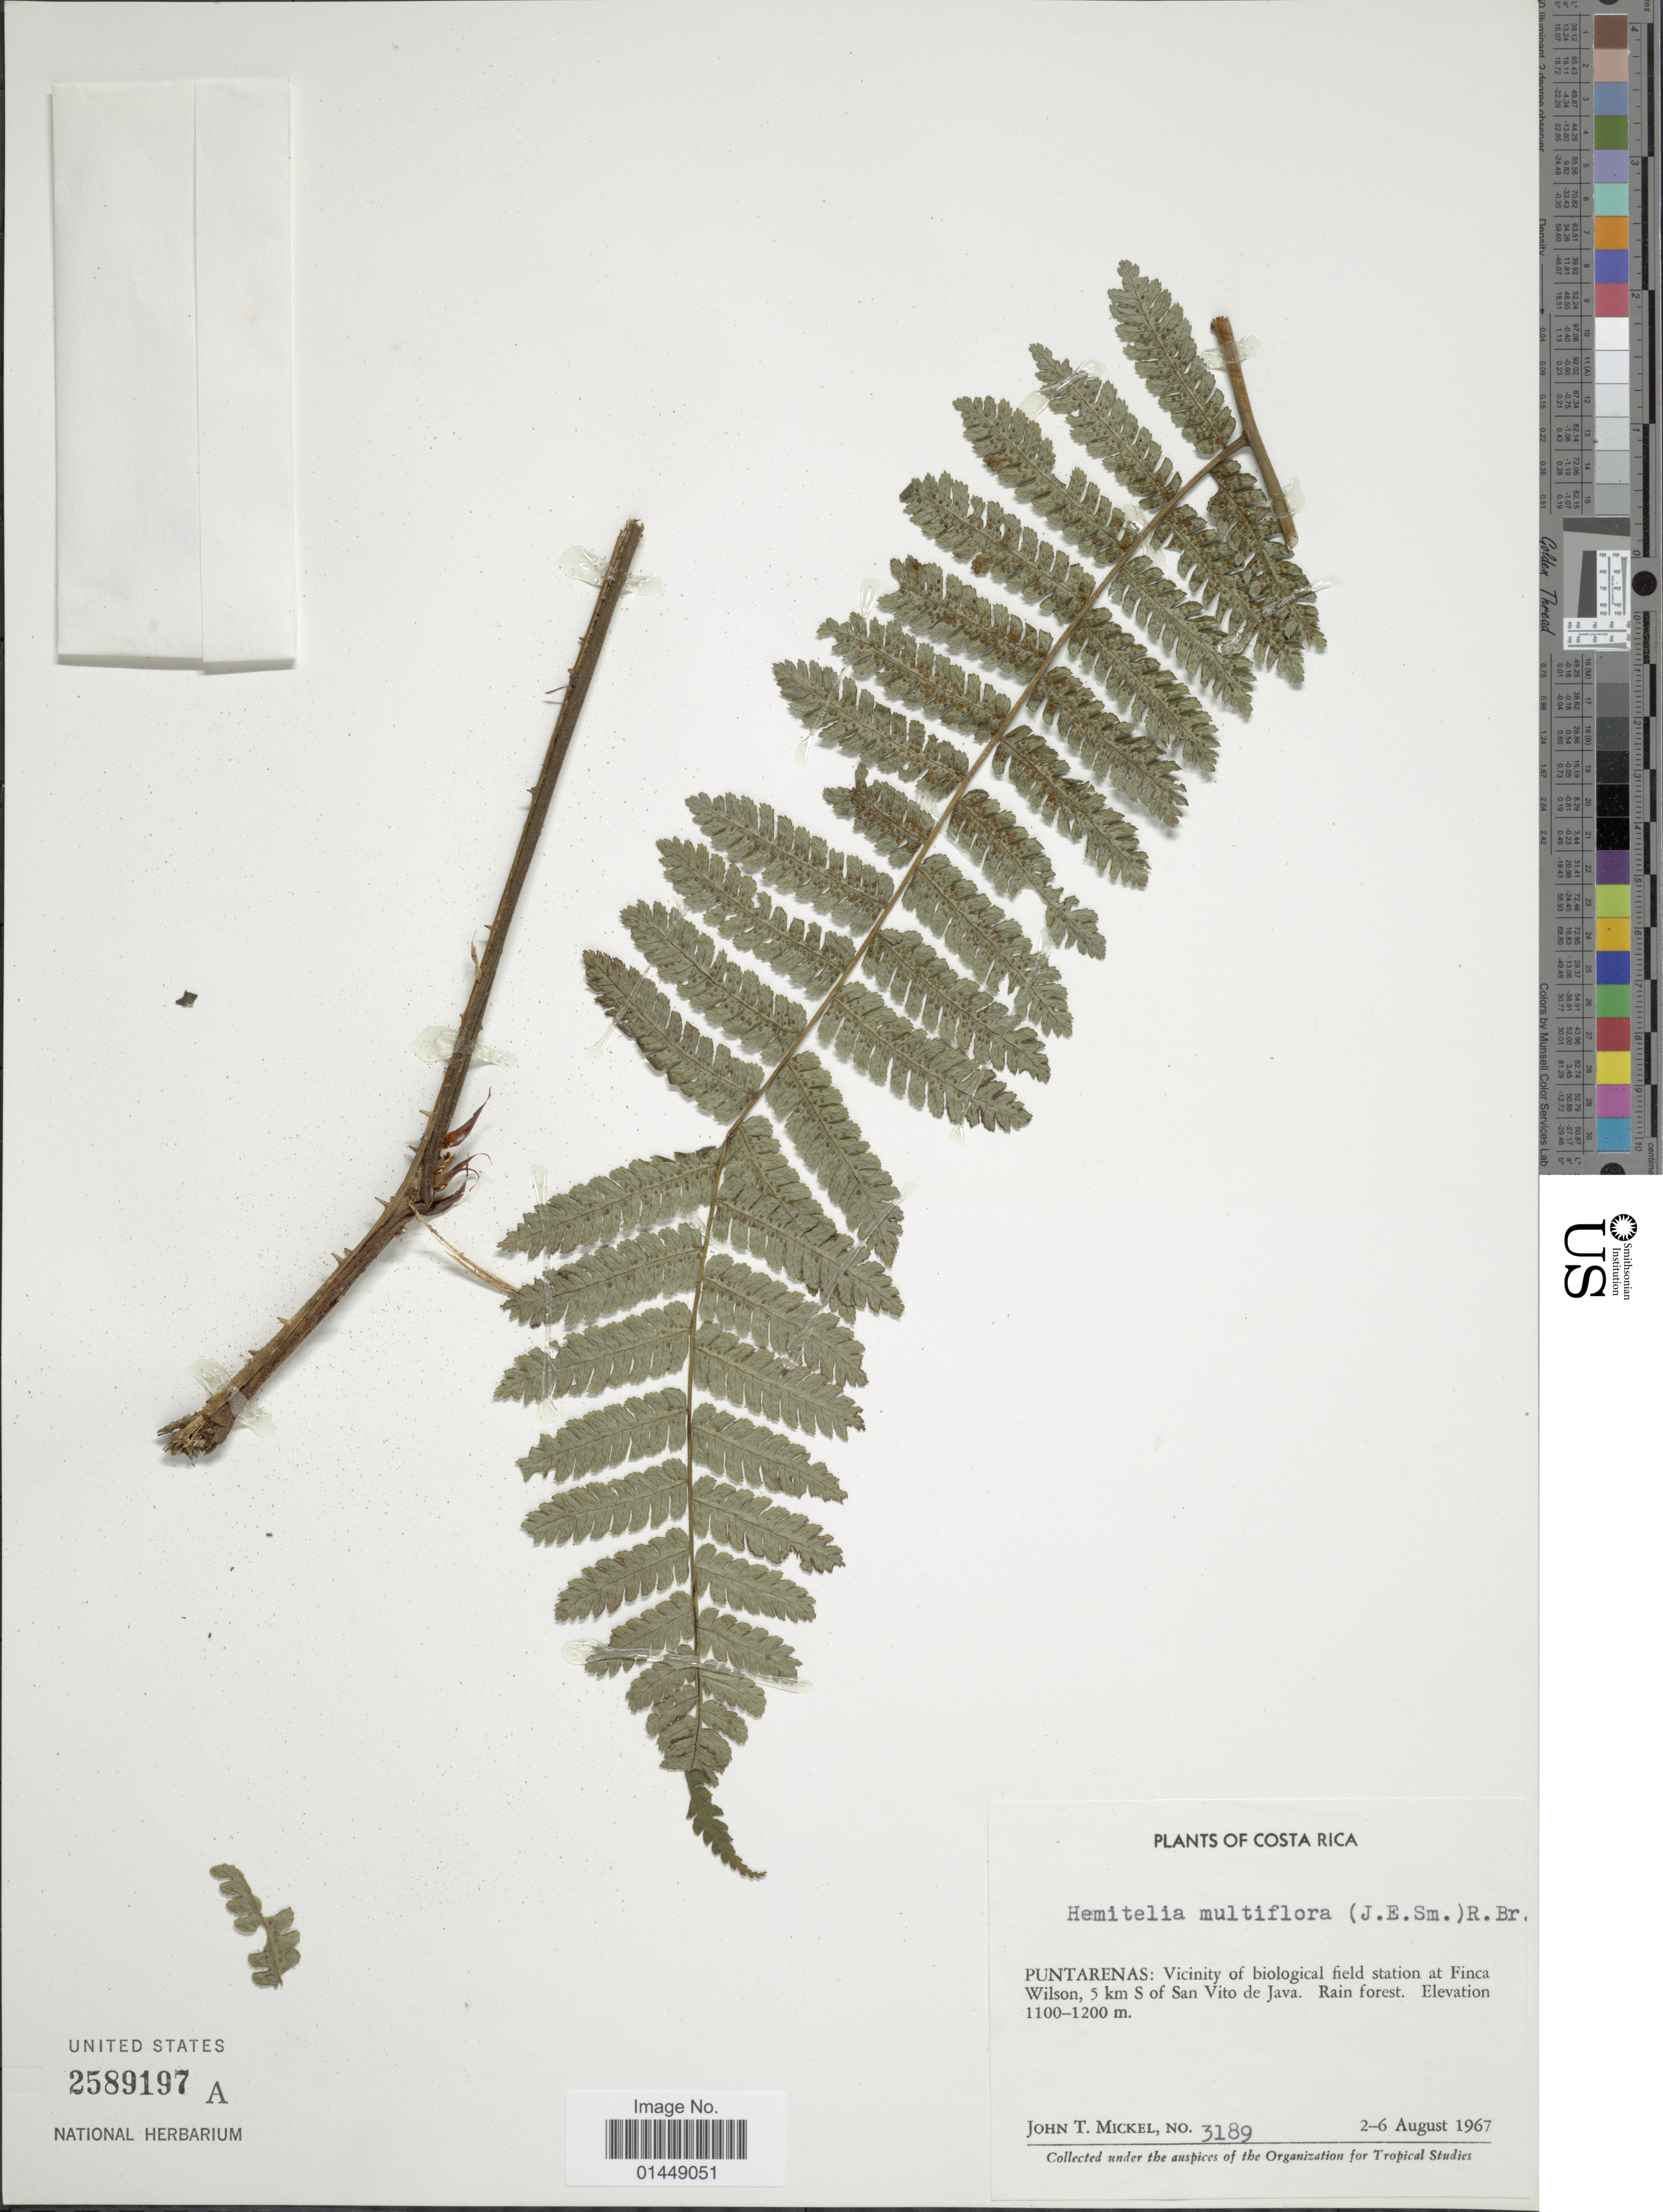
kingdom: Plantae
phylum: Tracheophyta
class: Polypodiopsida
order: Cyatheales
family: Cyatheaceae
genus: Cyathea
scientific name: Cyathea multiflora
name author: Sm.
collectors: J. T. Mickel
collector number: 3189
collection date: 1967-08-02/1967-08-06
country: Costa Rica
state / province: Puntarenas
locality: Puntarenas: Vicinity of biological field station at Finca Wilson, 5 km S of San Vito de Java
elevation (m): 1100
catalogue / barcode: US 2589197A